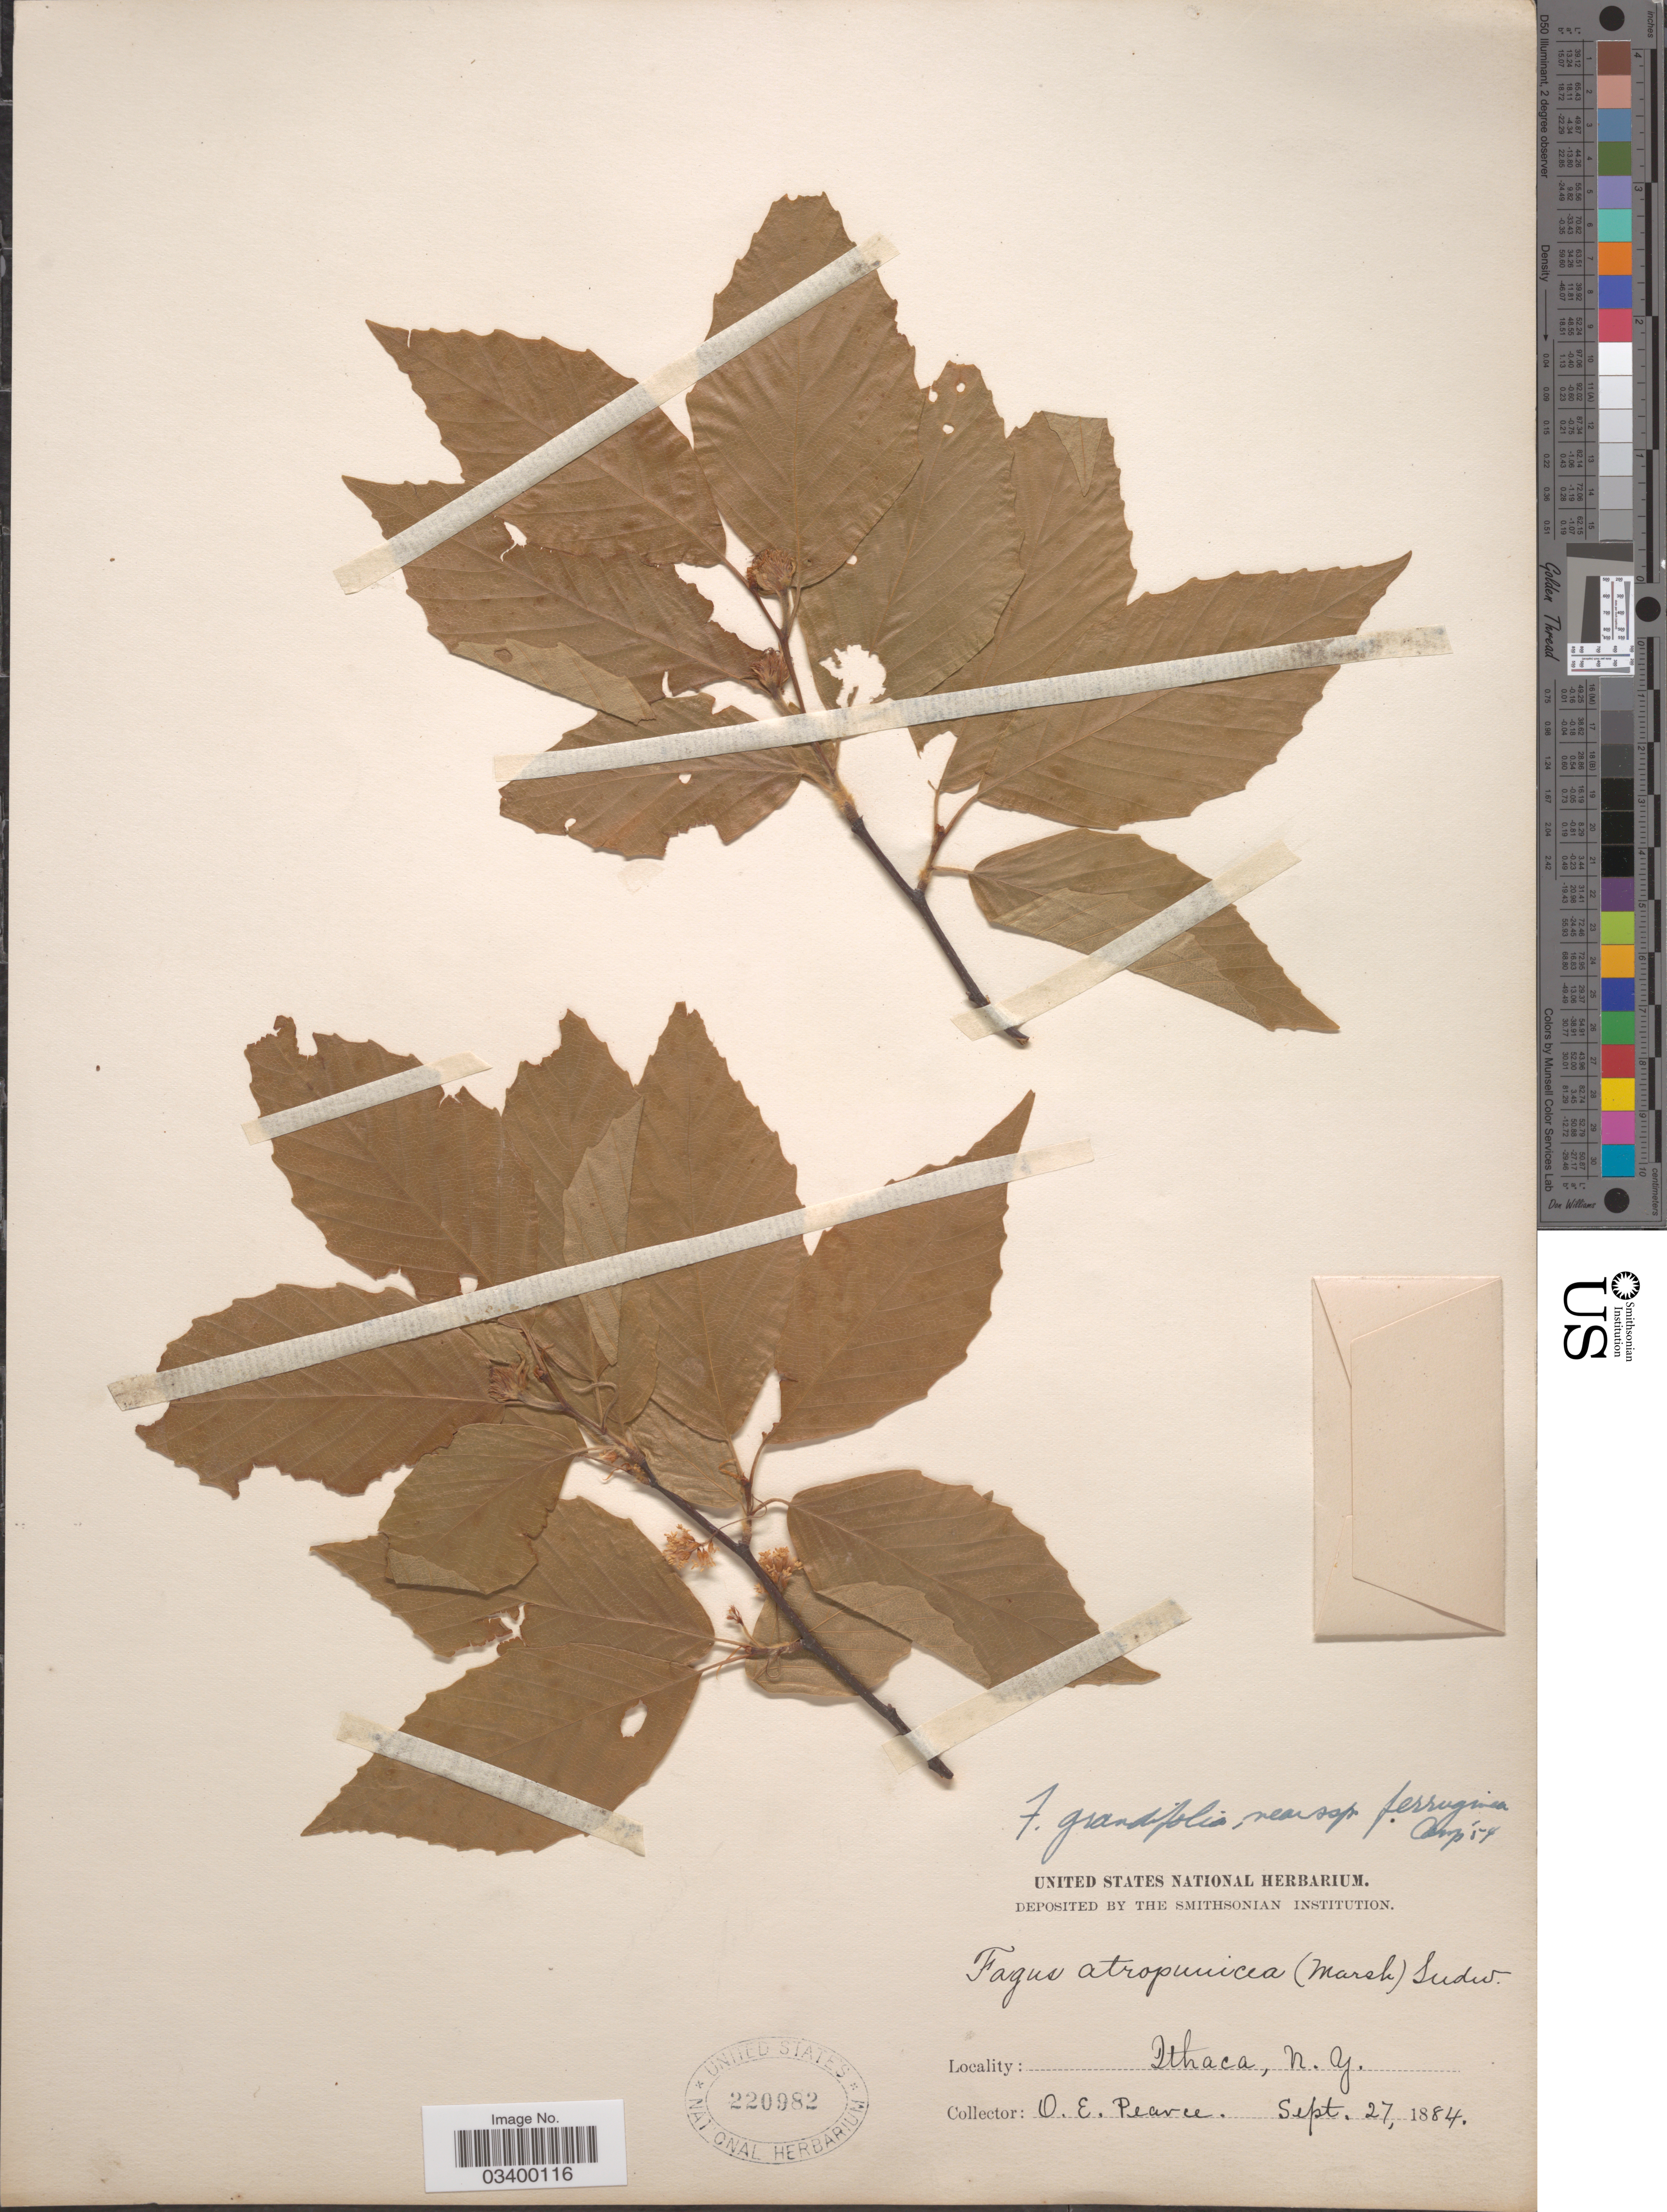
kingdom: Plantae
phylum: Tracheophyta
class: Magnoliopsida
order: Fagales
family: Fagaceae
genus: Fagus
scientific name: Fagus grandifolia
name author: Ehrh.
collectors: O. E. Pearce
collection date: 1884-09-27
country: United States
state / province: New York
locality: Ithaca.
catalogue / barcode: US 220982